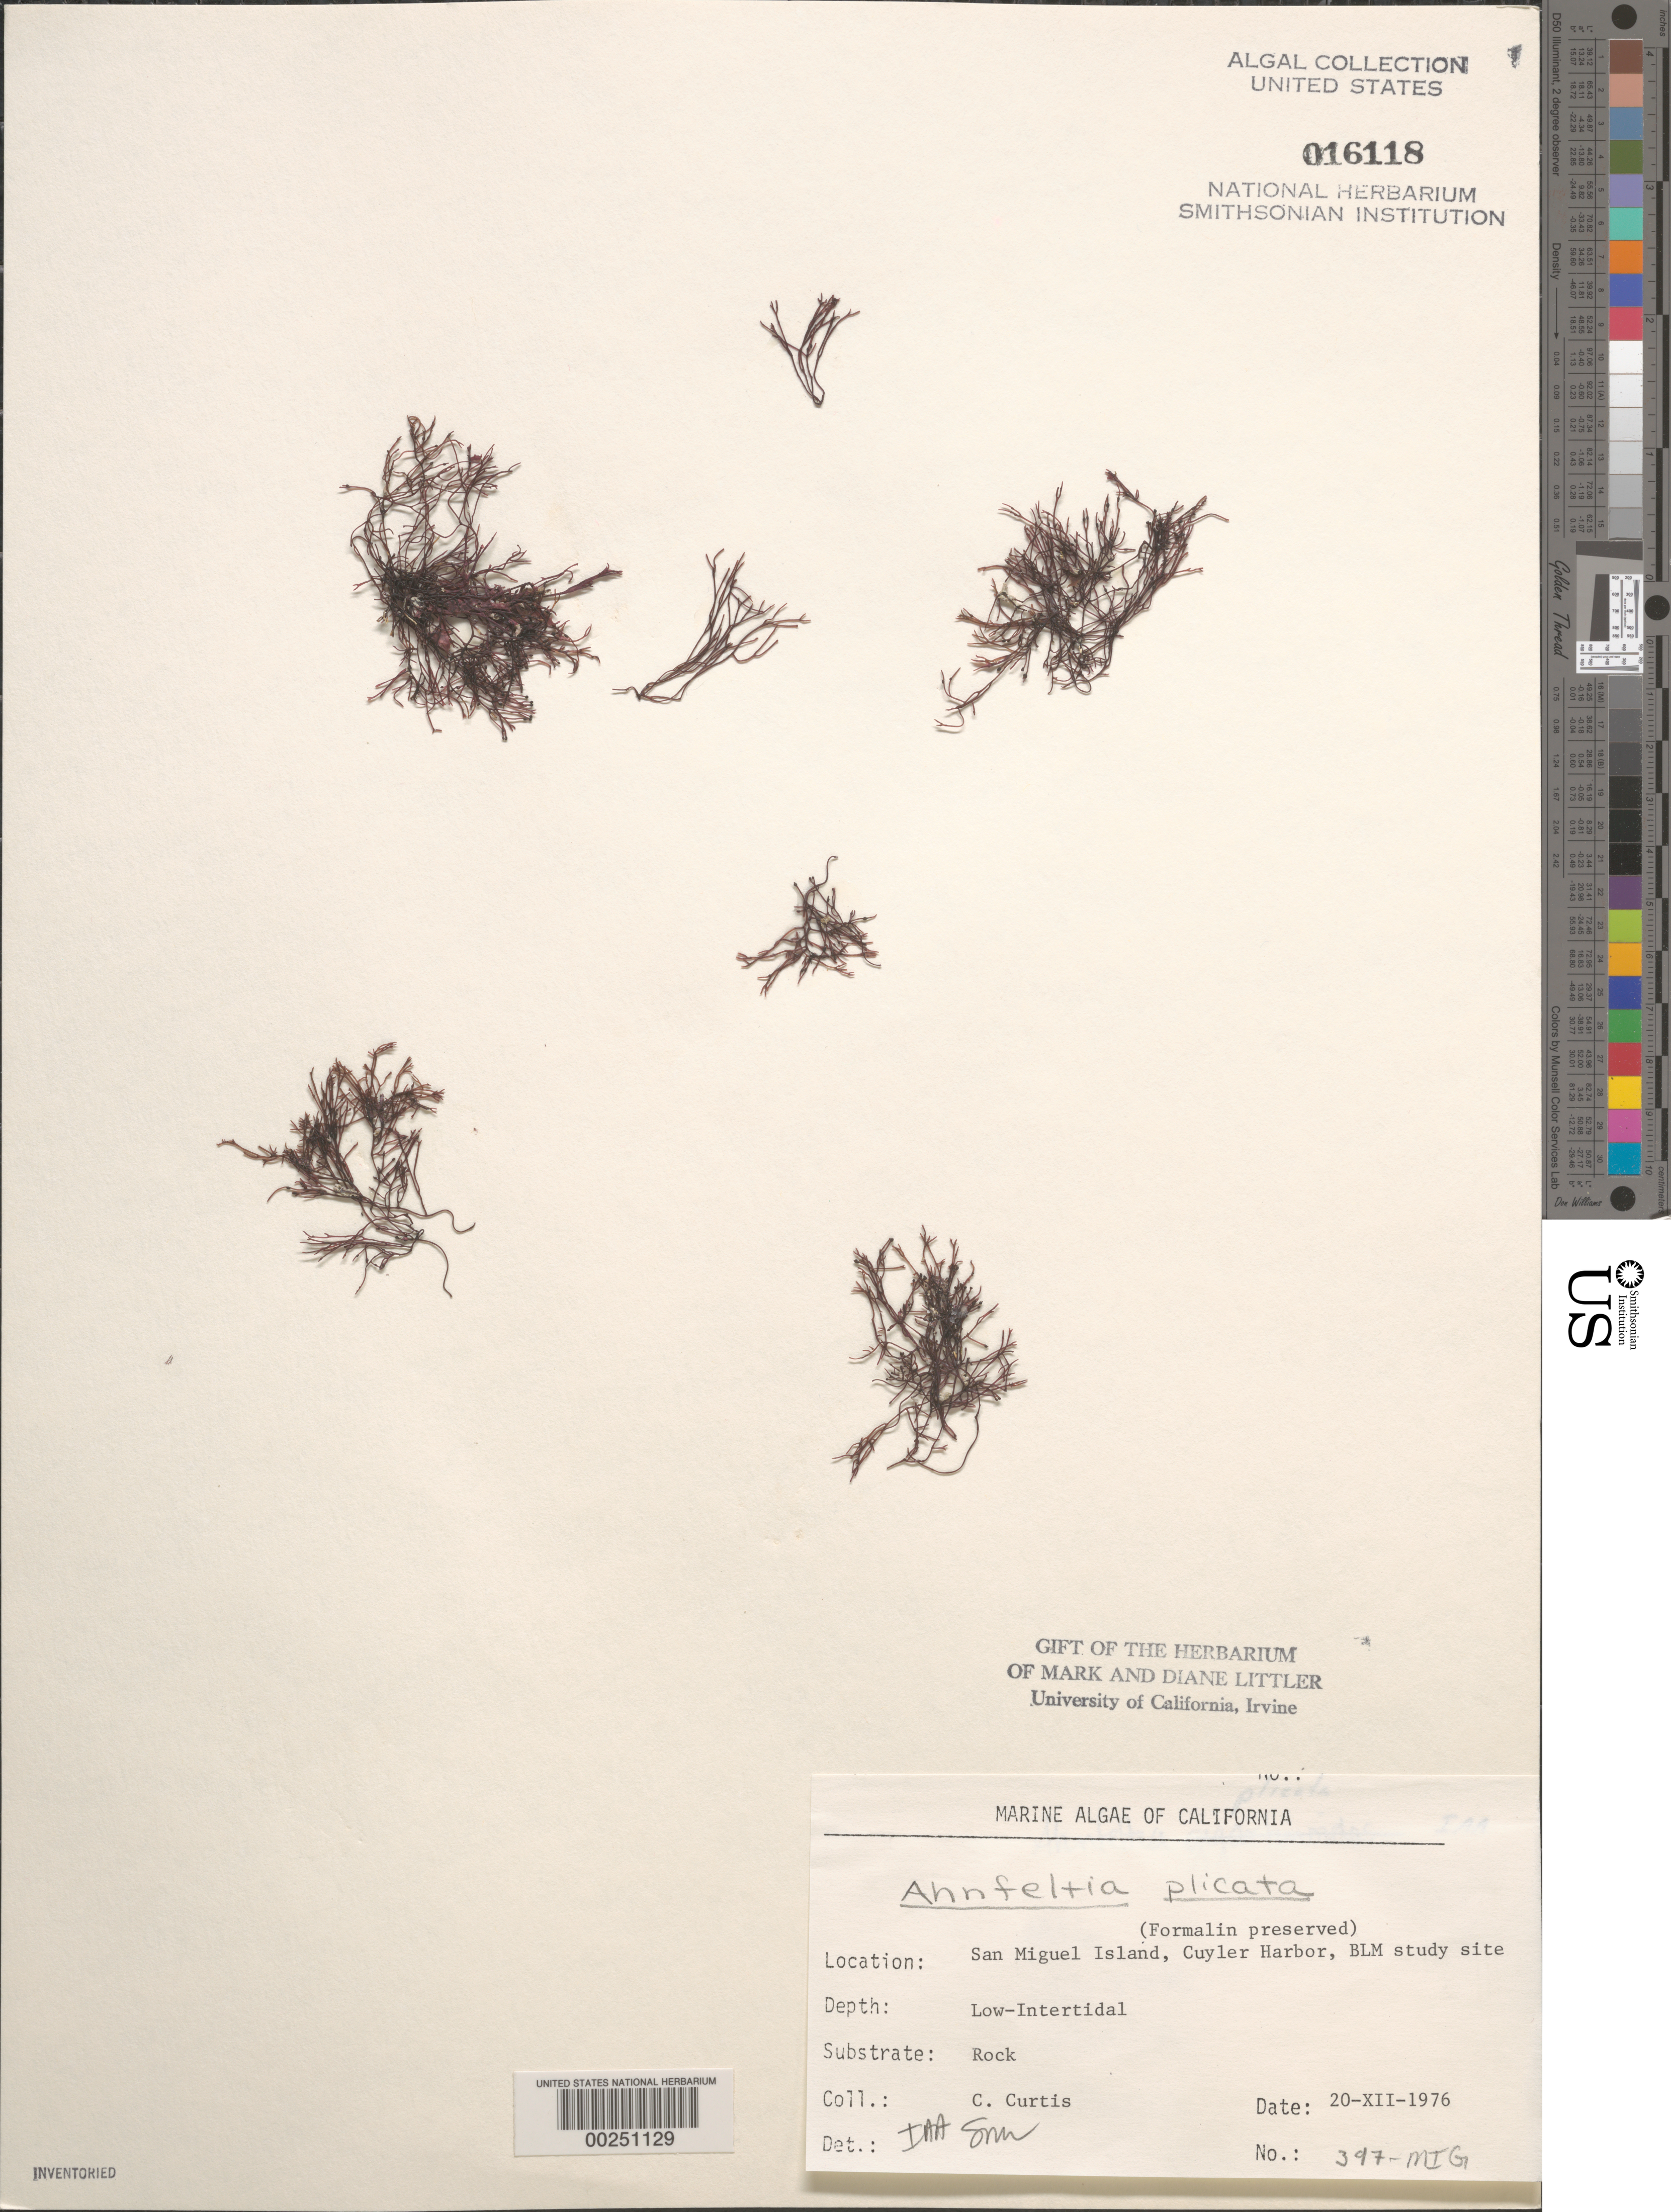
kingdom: Plantae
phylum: Rhodophyta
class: Florideophyceae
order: Ahnfeltiales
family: Ahnfeltiaceae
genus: Ahnfeltia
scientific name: Ahnfeltia plicata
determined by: Abbott, I. A.; Murray, S. N.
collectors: C. Curtis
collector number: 397-MIG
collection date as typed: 20 Dec 1976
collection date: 1976-12-20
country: United States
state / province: California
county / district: Santa Barbara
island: San Miguel Island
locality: Cuyler Harbor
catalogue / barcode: US 16118